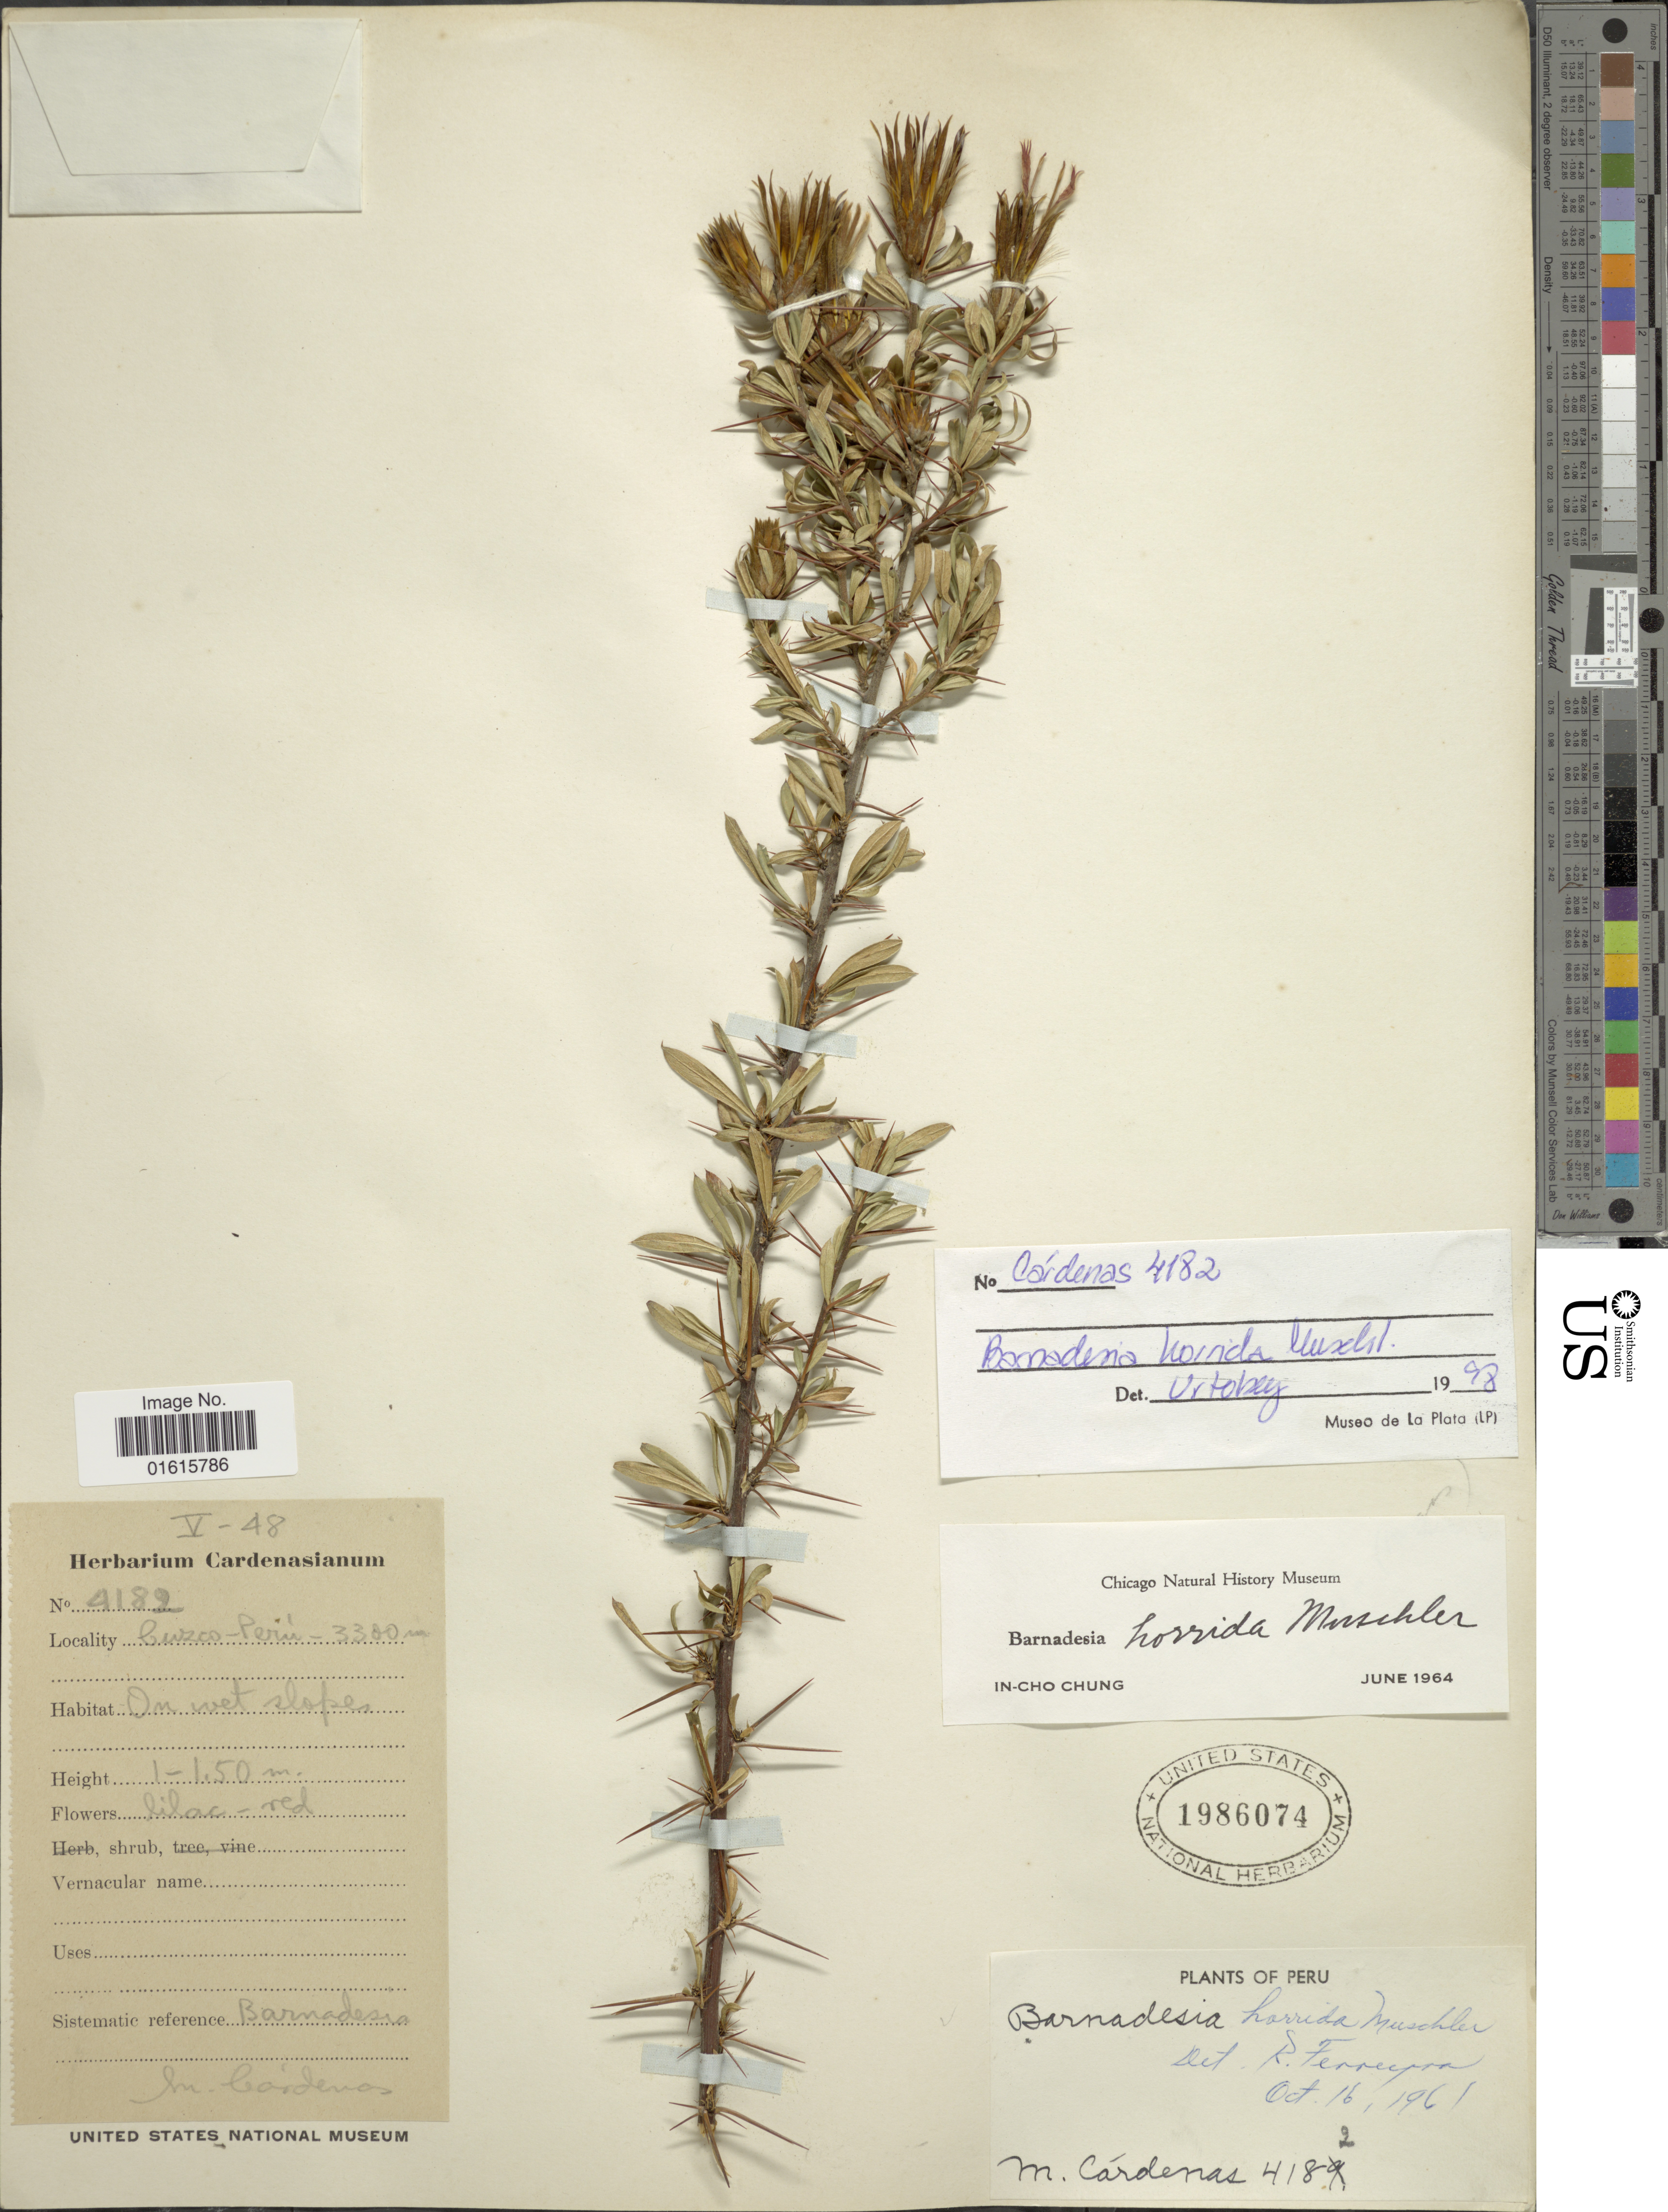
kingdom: Plantae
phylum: Tracheophyta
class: Magnoliopsida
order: Asterales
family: Asteraceae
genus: Barnadesia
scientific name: Barnadesia horrida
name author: Muschl.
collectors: M. Cárdenas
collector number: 4182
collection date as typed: Transcribed d/m/y: /5/48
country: Peru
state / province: Cusco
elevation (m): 3300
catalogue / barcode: US 1986074